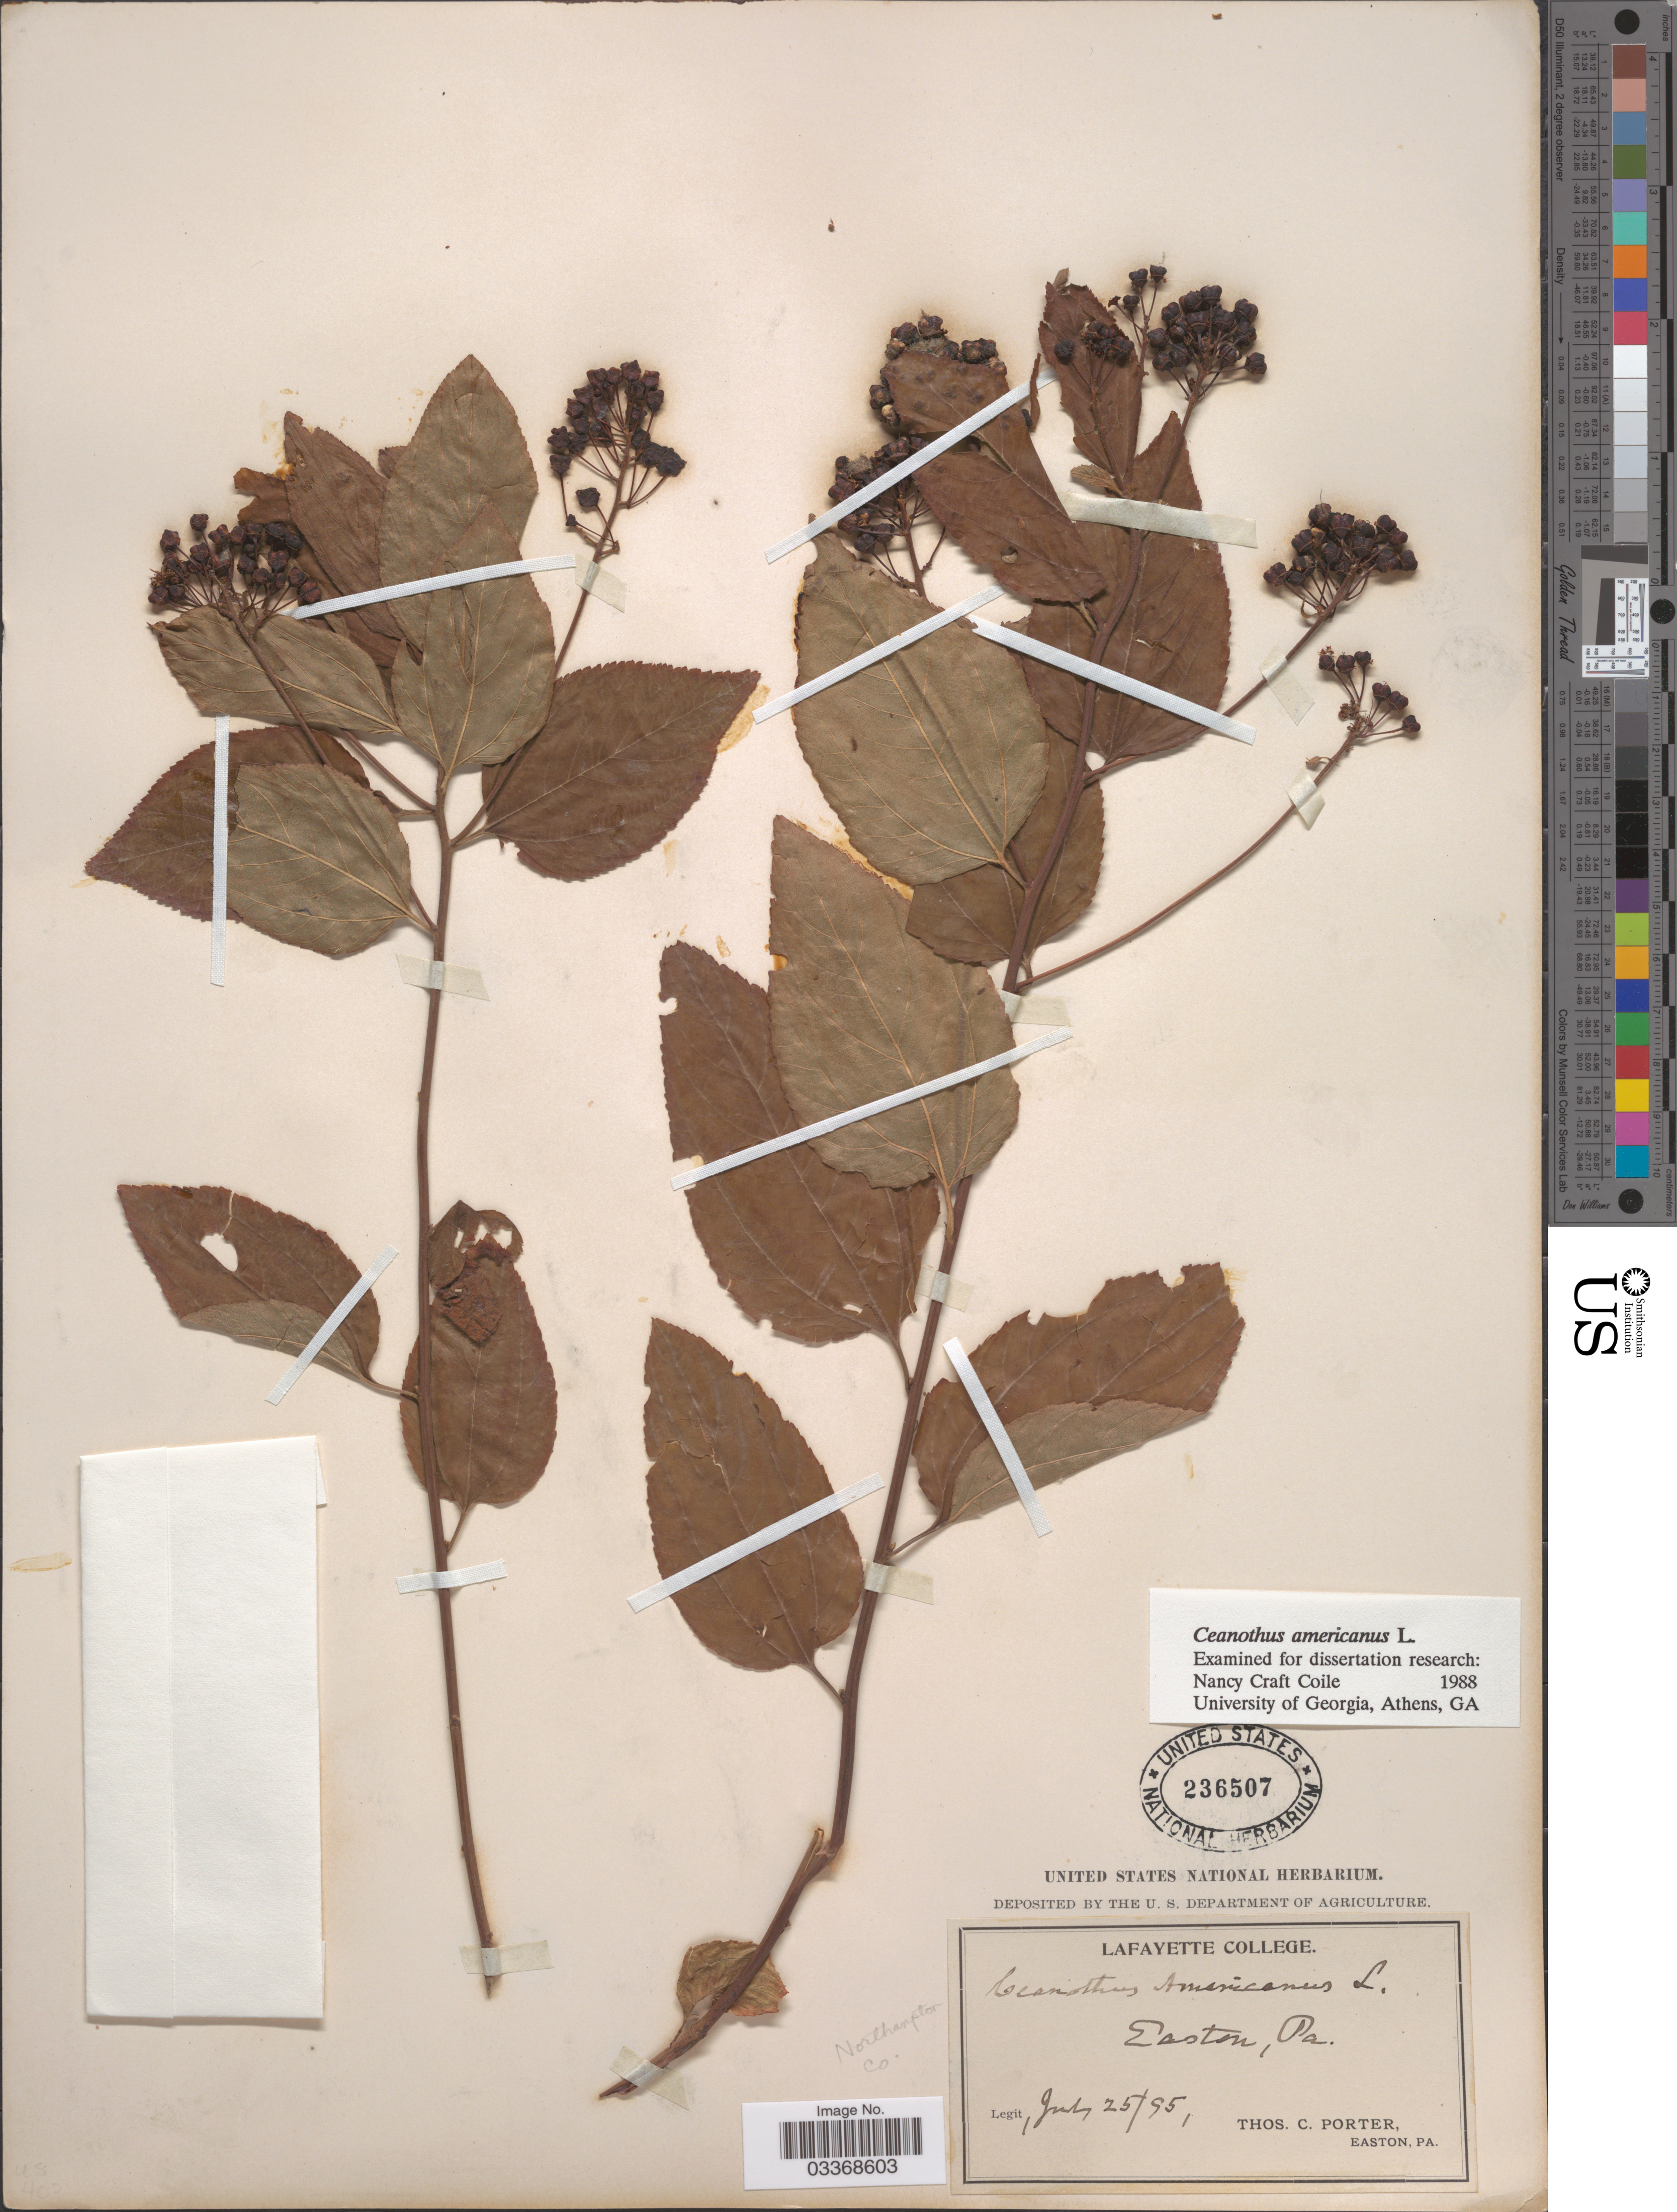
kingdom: Plantae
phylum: Tracheophyta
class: Magnoliopsida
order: Rosales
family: Rhamnaceae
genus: Ceanothus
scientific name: Ceanothus americanus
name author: L.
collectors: T. Porter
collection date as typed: Transcribed d/m/y: 25/7/95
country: United States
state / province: Pennsylvania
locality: Easton, Northampton Co.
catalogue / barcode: US 236507